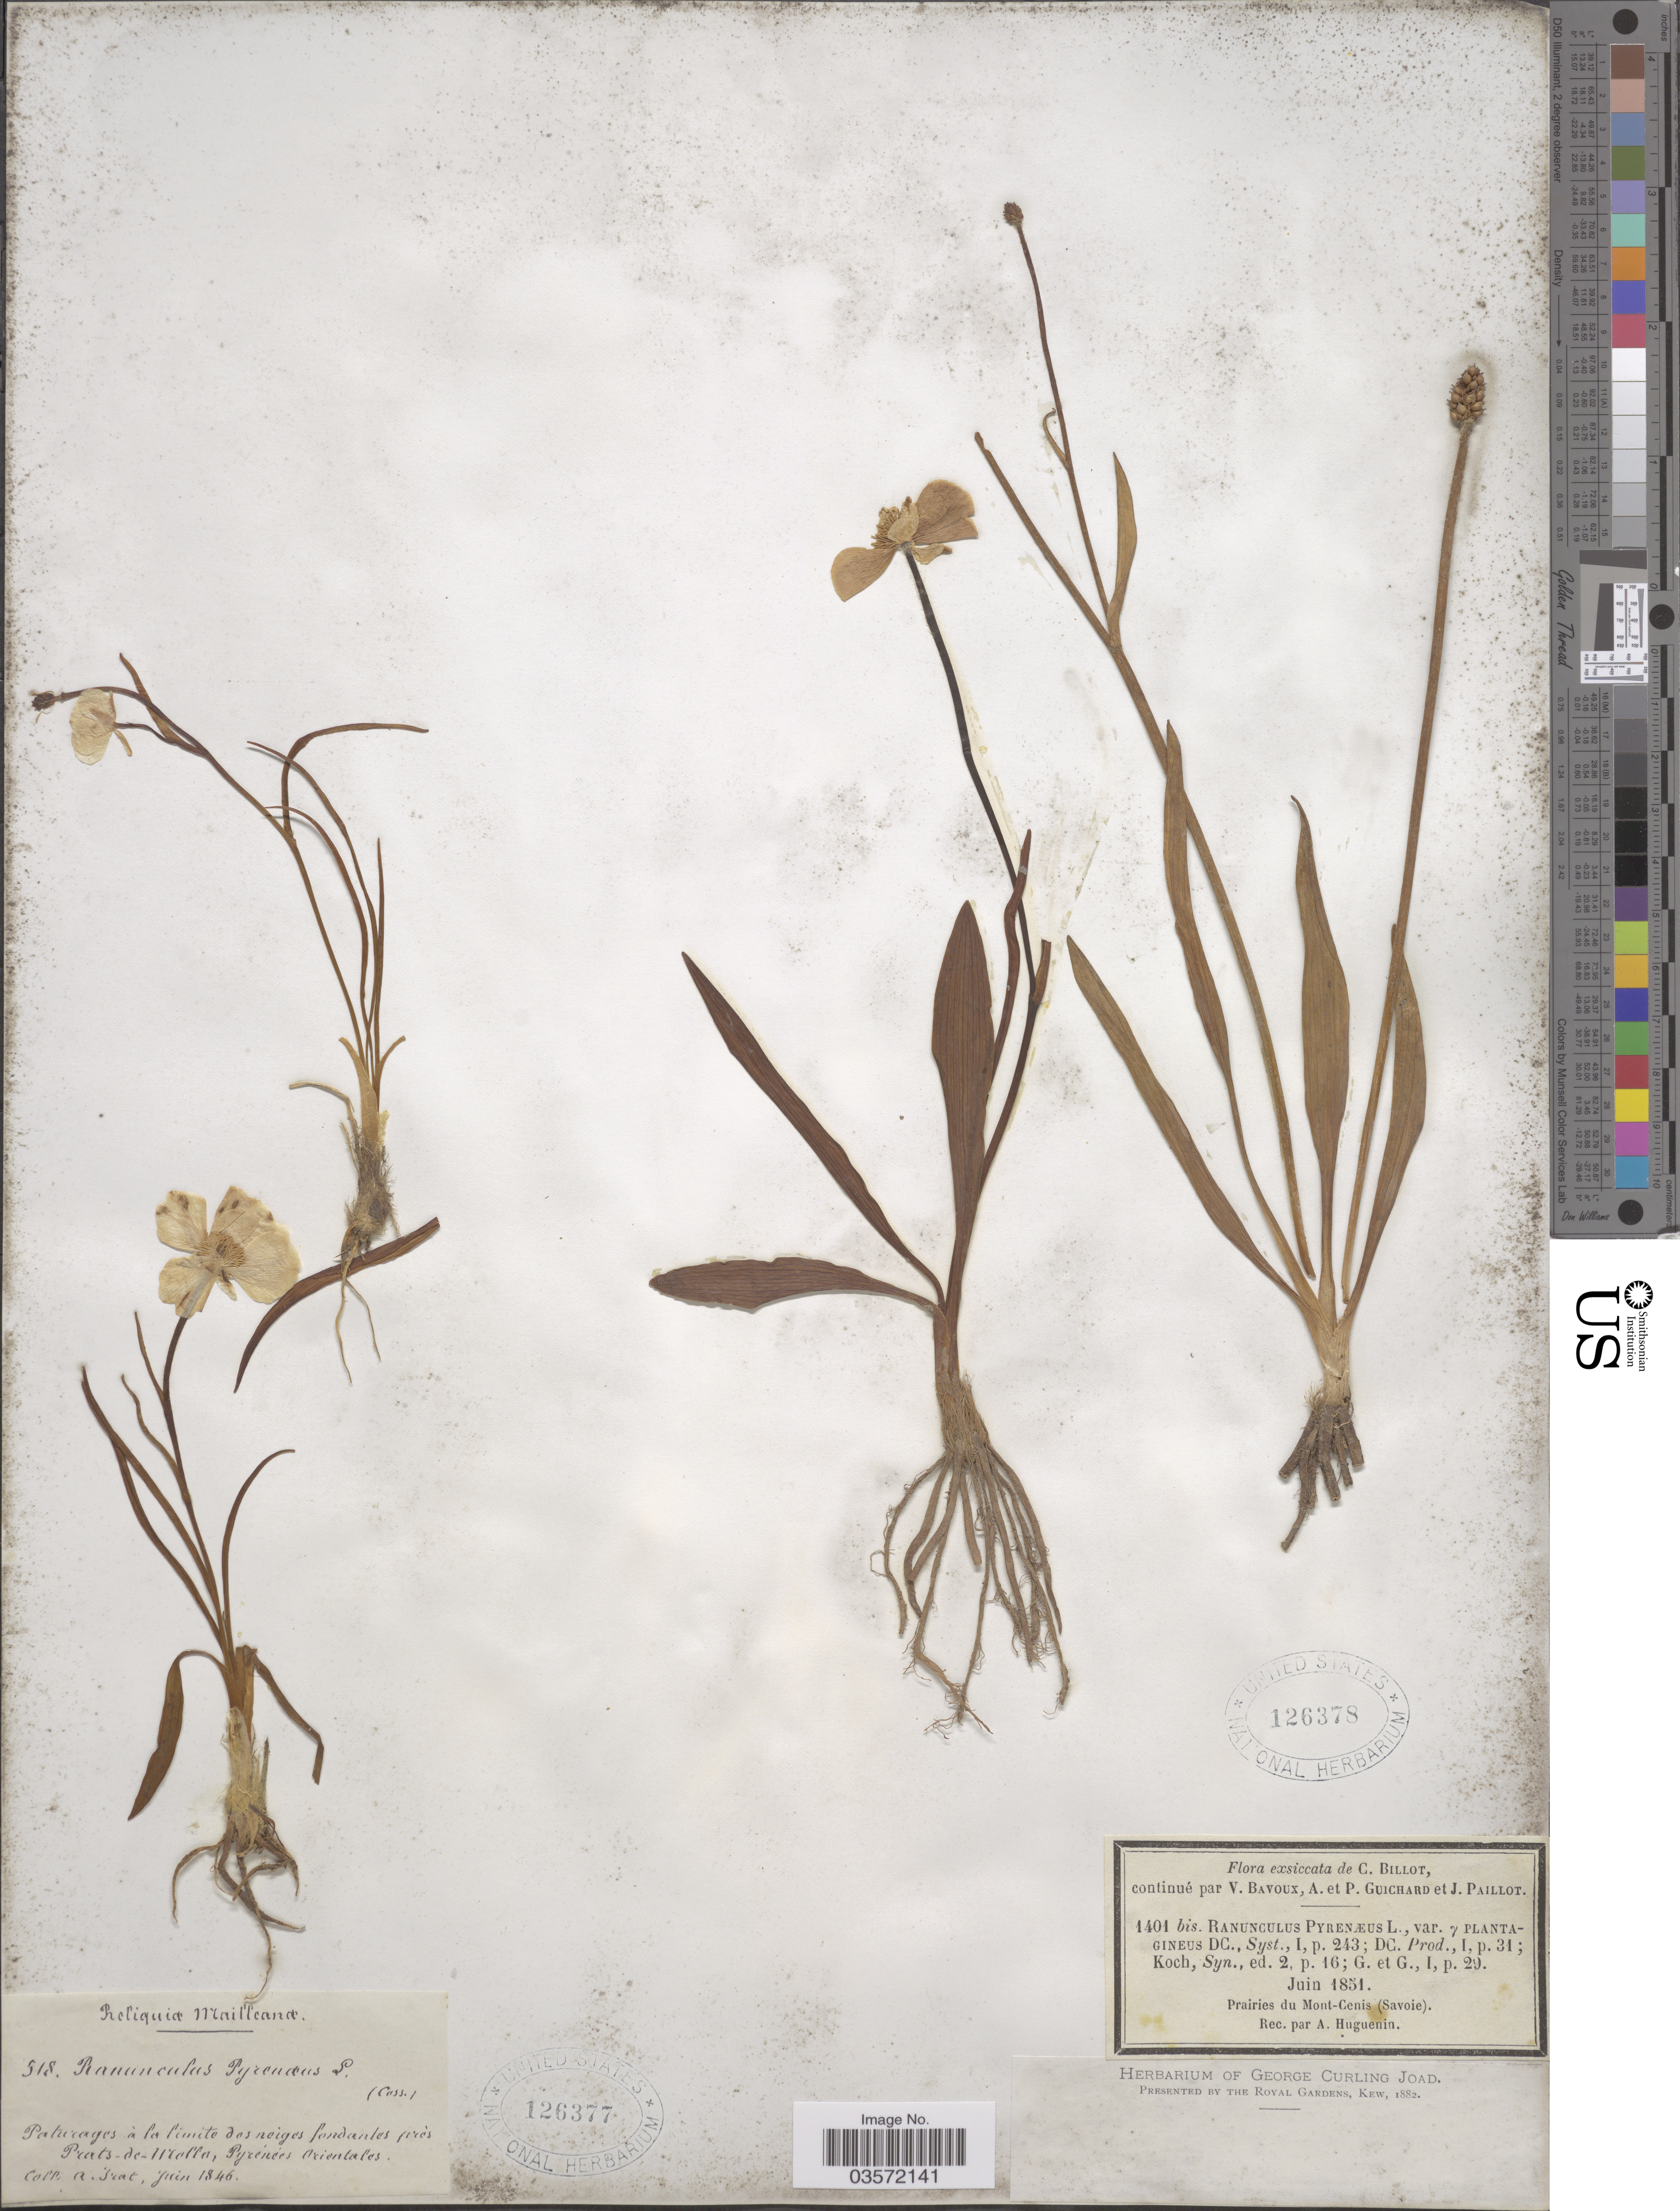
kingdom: Plantae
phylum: Tracheophyta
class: Magnoliopsida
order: Ranunculales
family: Ranunculaceae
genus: Ranunculus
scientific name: Ranunculus pyrenaeus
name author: L.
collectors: A. Irat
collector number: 518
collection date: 1846-06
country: France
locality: Paturages à la limite dos neiges fondantes prés Prats-de-Mollo, Pyrénées Orientales.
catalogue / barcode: US 126377